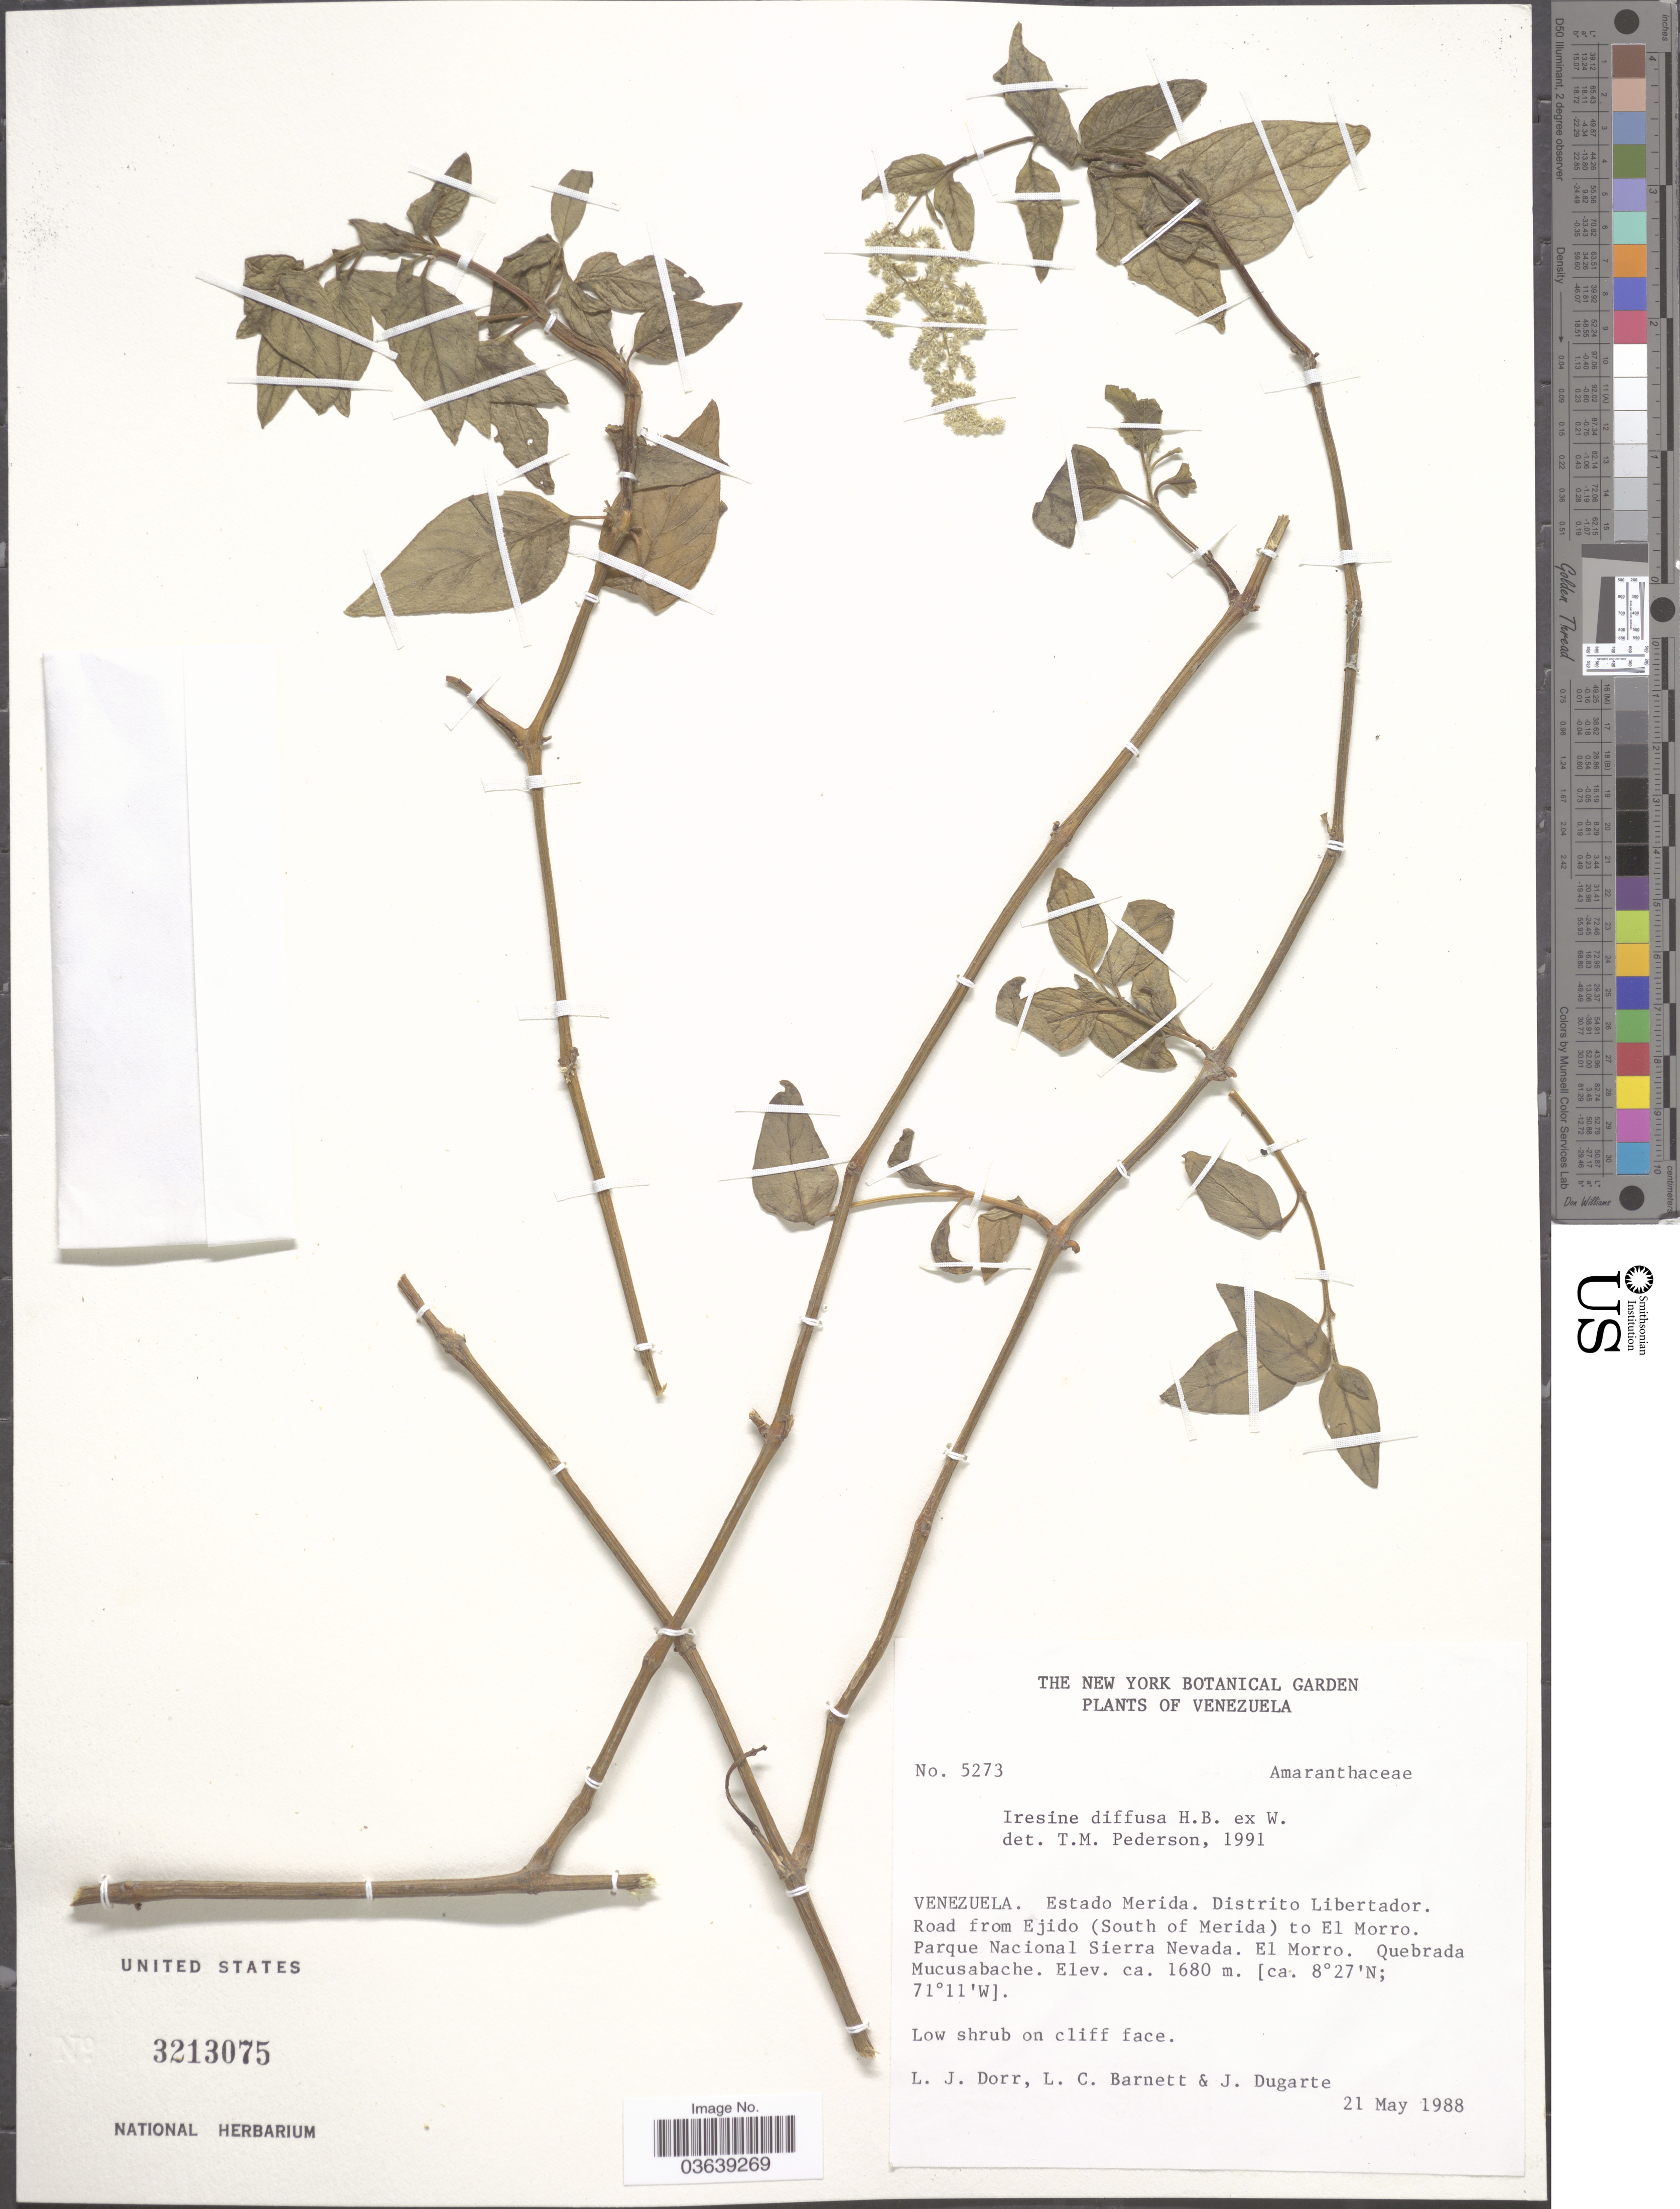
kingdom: Plantae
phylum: Tracheophyta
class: Magnoliopsida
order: Caryophyllales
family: Amaranthaceae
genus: Iresine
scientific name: Iresine celosia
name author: L.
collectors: L. J. Dorr, L. C. Barnett & J. Dugarte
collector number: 5273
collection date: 1988-05-21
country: Venezuela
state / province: Mérida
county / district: Libertador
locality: Road from Ejido (S of Merida) to El Morro. Parque Nacional Sierra Nevada. El Morro. Quebrada Mucusabache.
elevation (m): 1680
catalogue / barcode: US 3213075